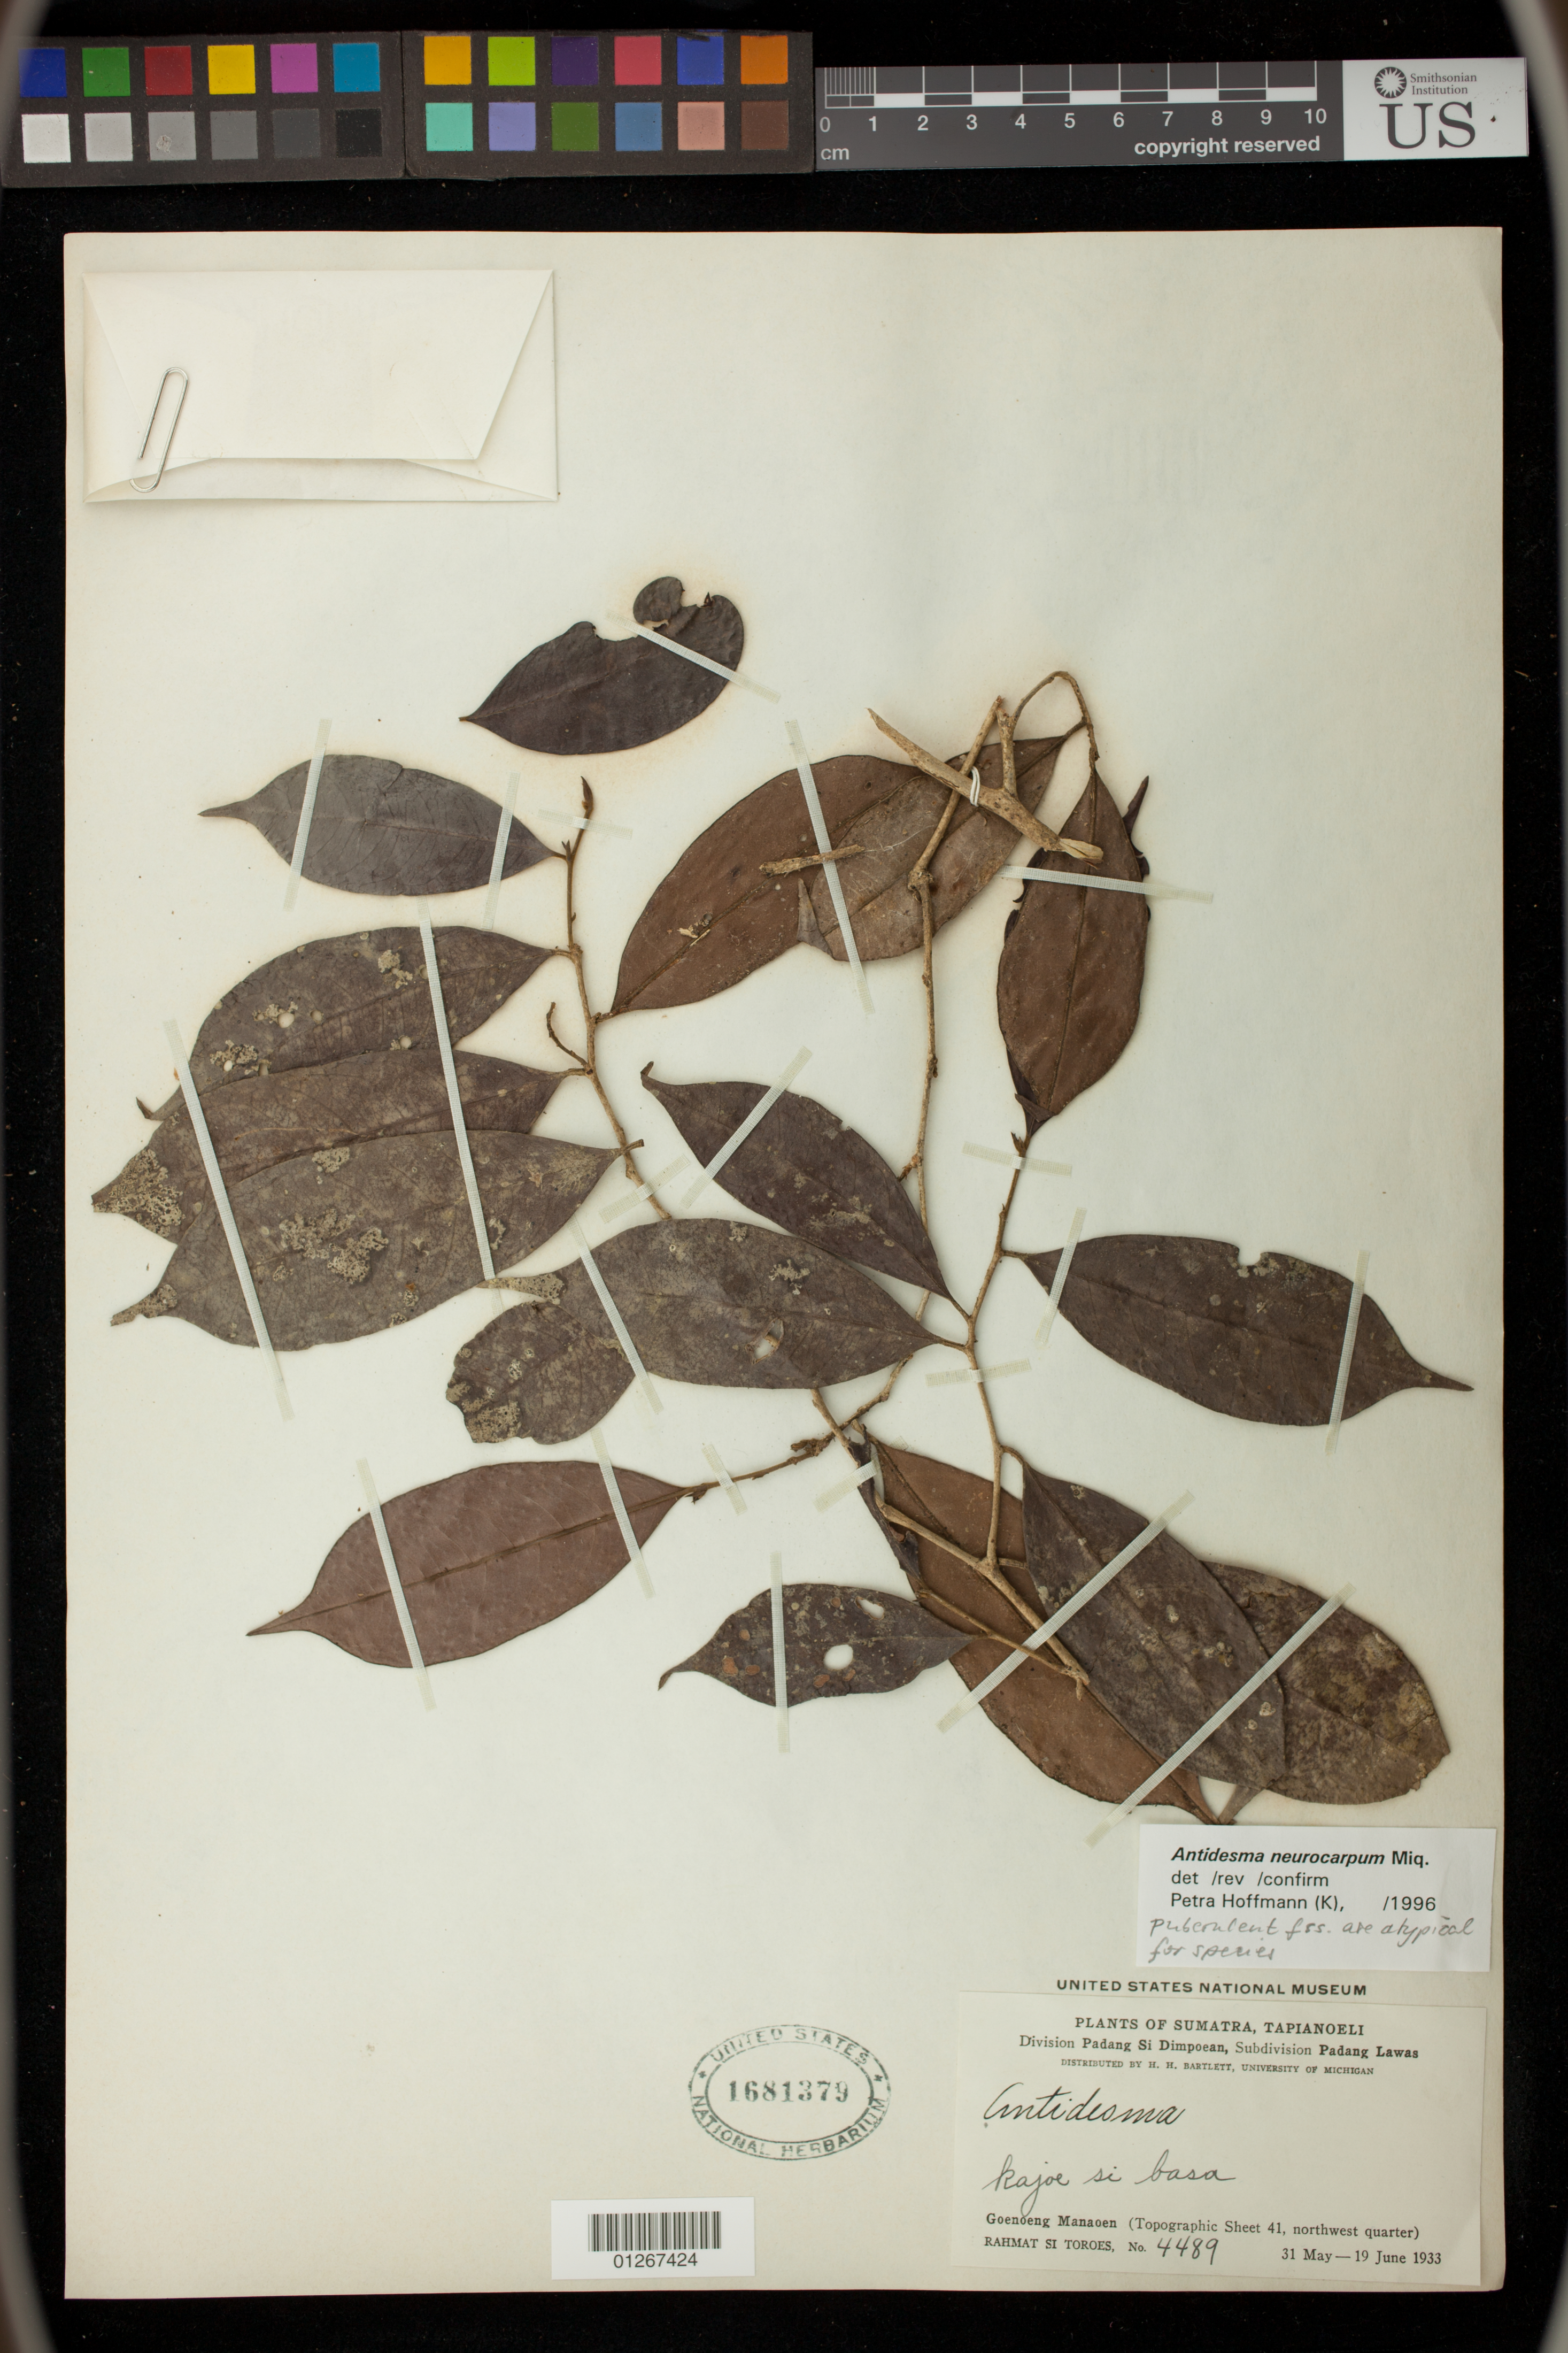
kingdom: Plantae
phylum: Tracheophyta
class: Magnoliopsida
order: Malpighiales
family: Phyllanthaceae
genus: Antidesma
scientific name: Antidesma neurocarpum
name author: Miq.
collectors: Rahmat Si Boeea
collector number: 4489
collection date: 1933-05-31/1933-06-19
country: Indonesia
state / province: Sumatra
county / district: Sumatera Utara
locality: Padang Si Dimpmoean, Padang Lawas, Goendeng Manaoen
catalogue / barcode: US 1681379